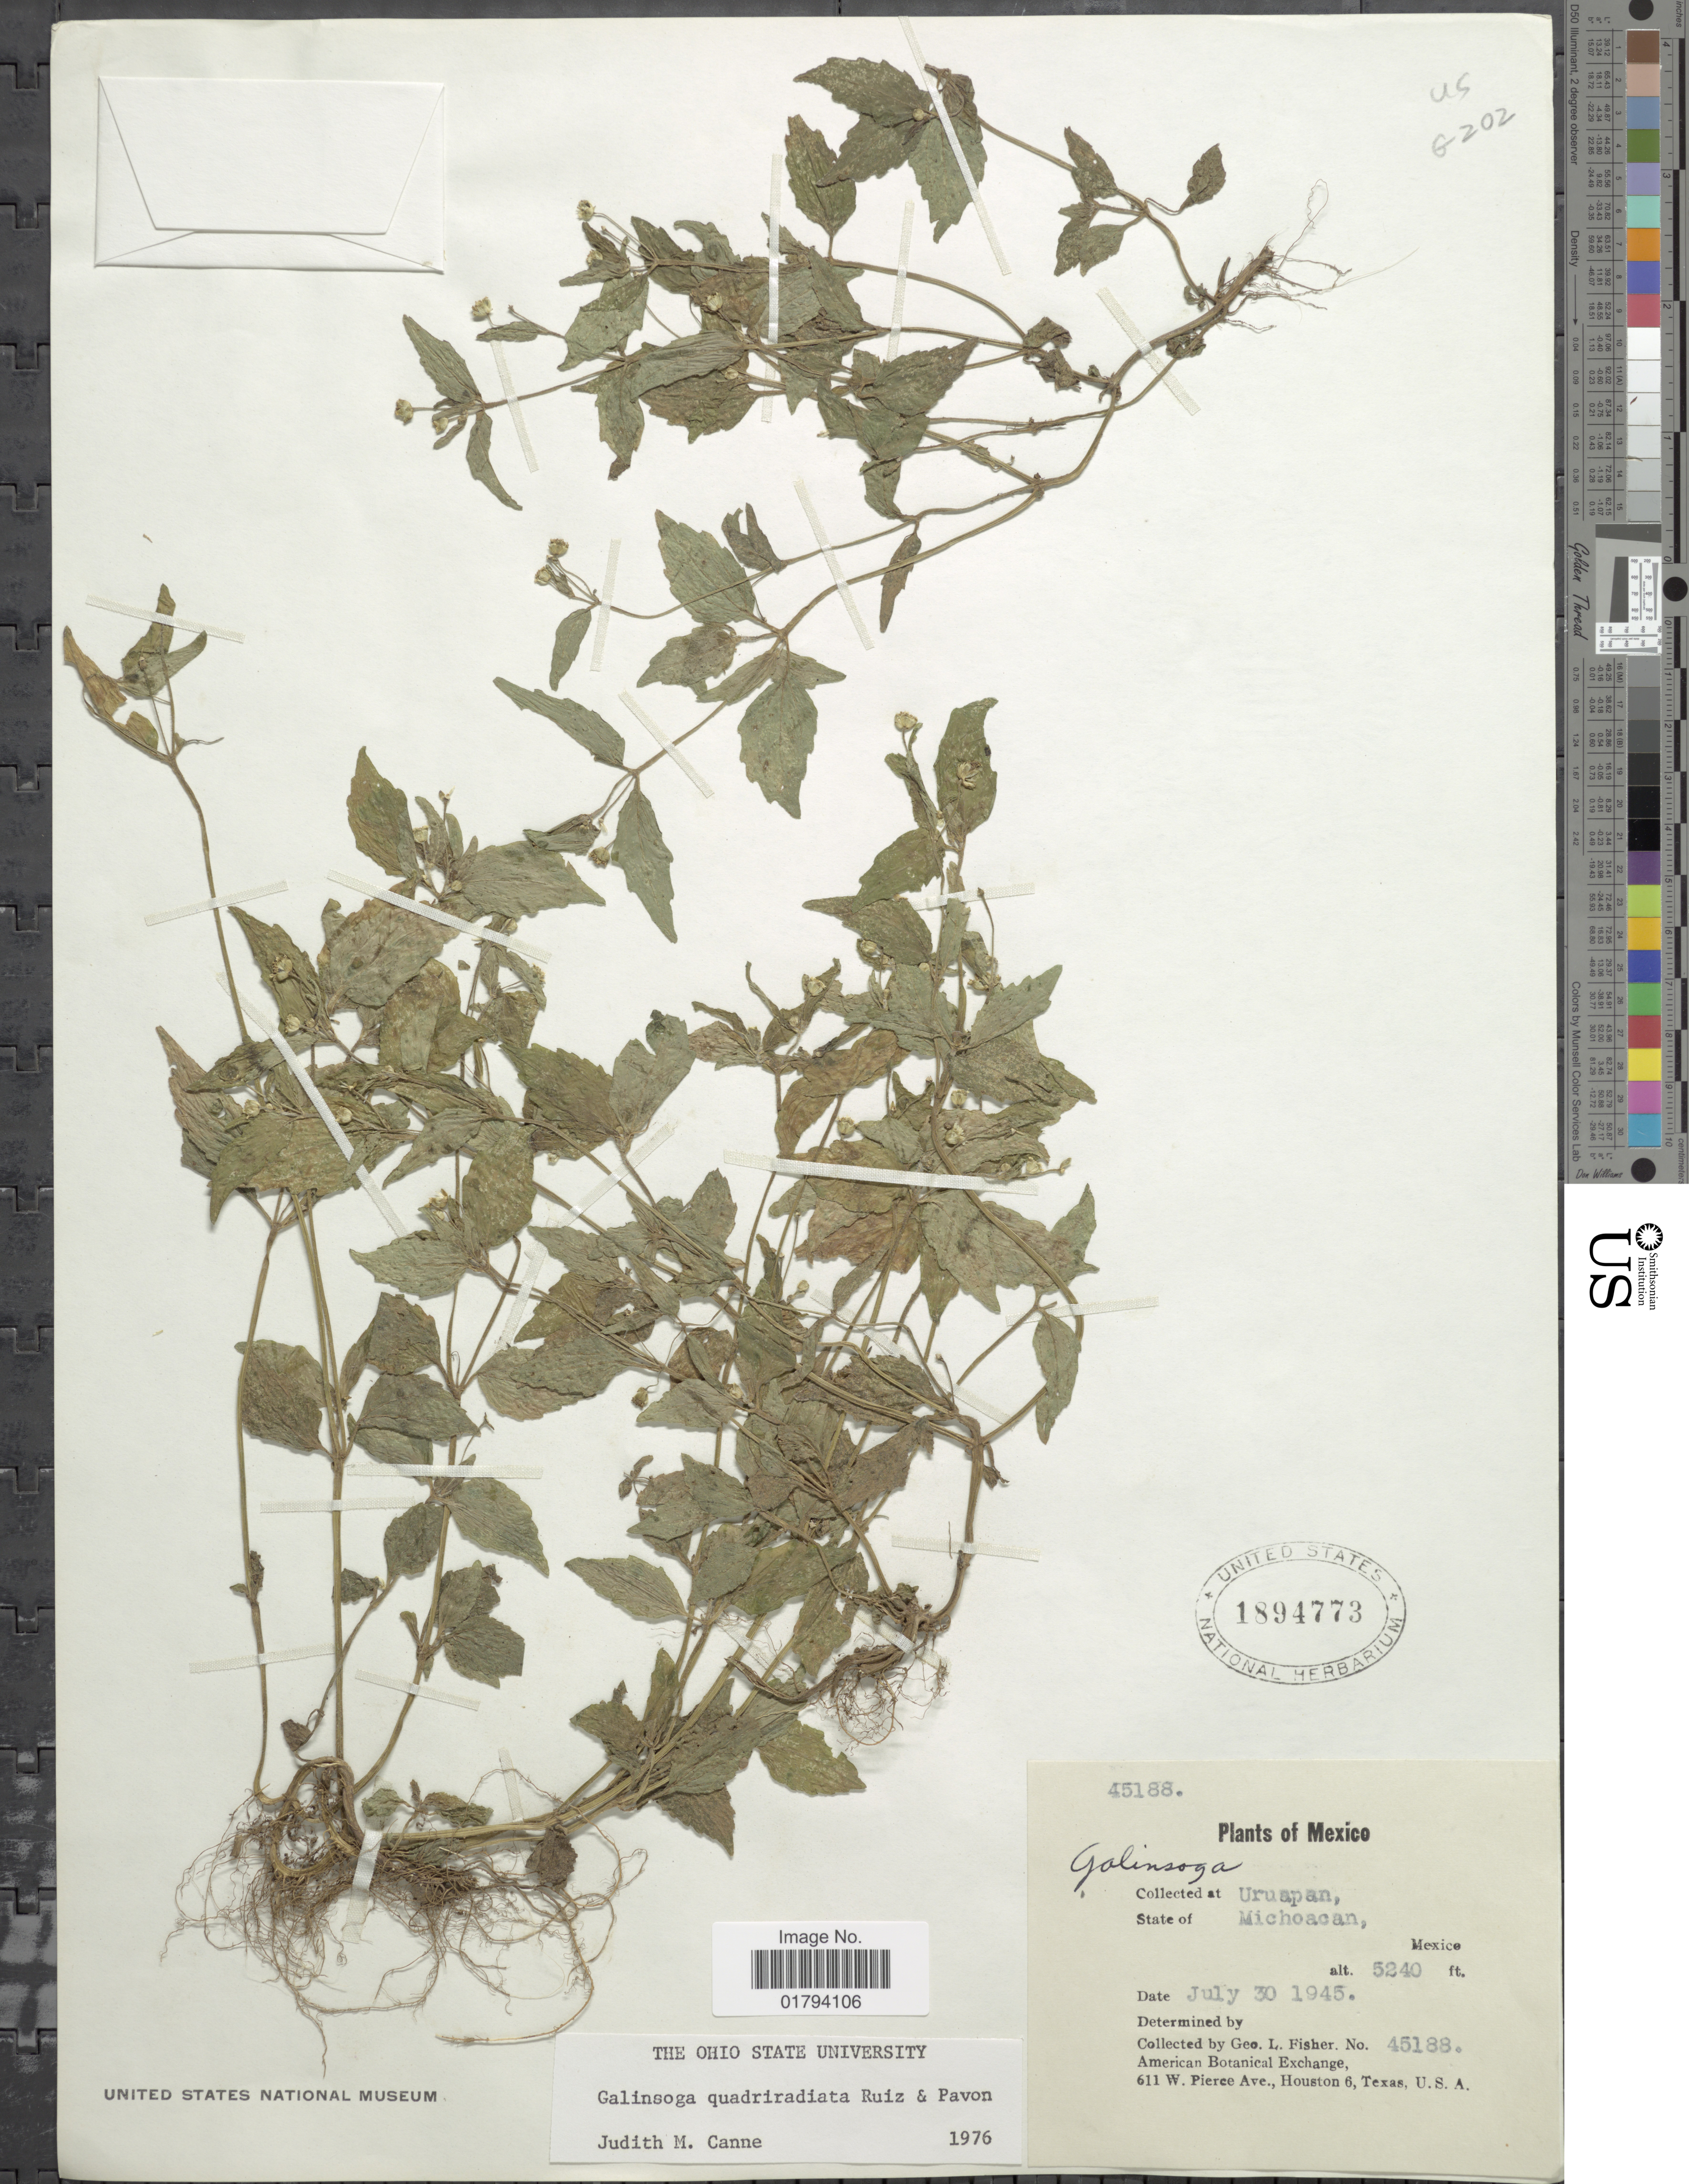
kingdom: Plantae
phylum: Tracheophyta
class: Magnoliopsida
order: Asterales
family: Asteraceae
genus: Galinsoga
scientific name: Galinsoga quadriradiata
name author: Ruiz & Pav.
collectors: G. L. Fisher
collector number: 45188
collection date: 1945-07-30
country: Mexico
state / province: Michoacán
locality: Uruapan.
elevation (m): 1597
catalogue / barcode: US 1894773